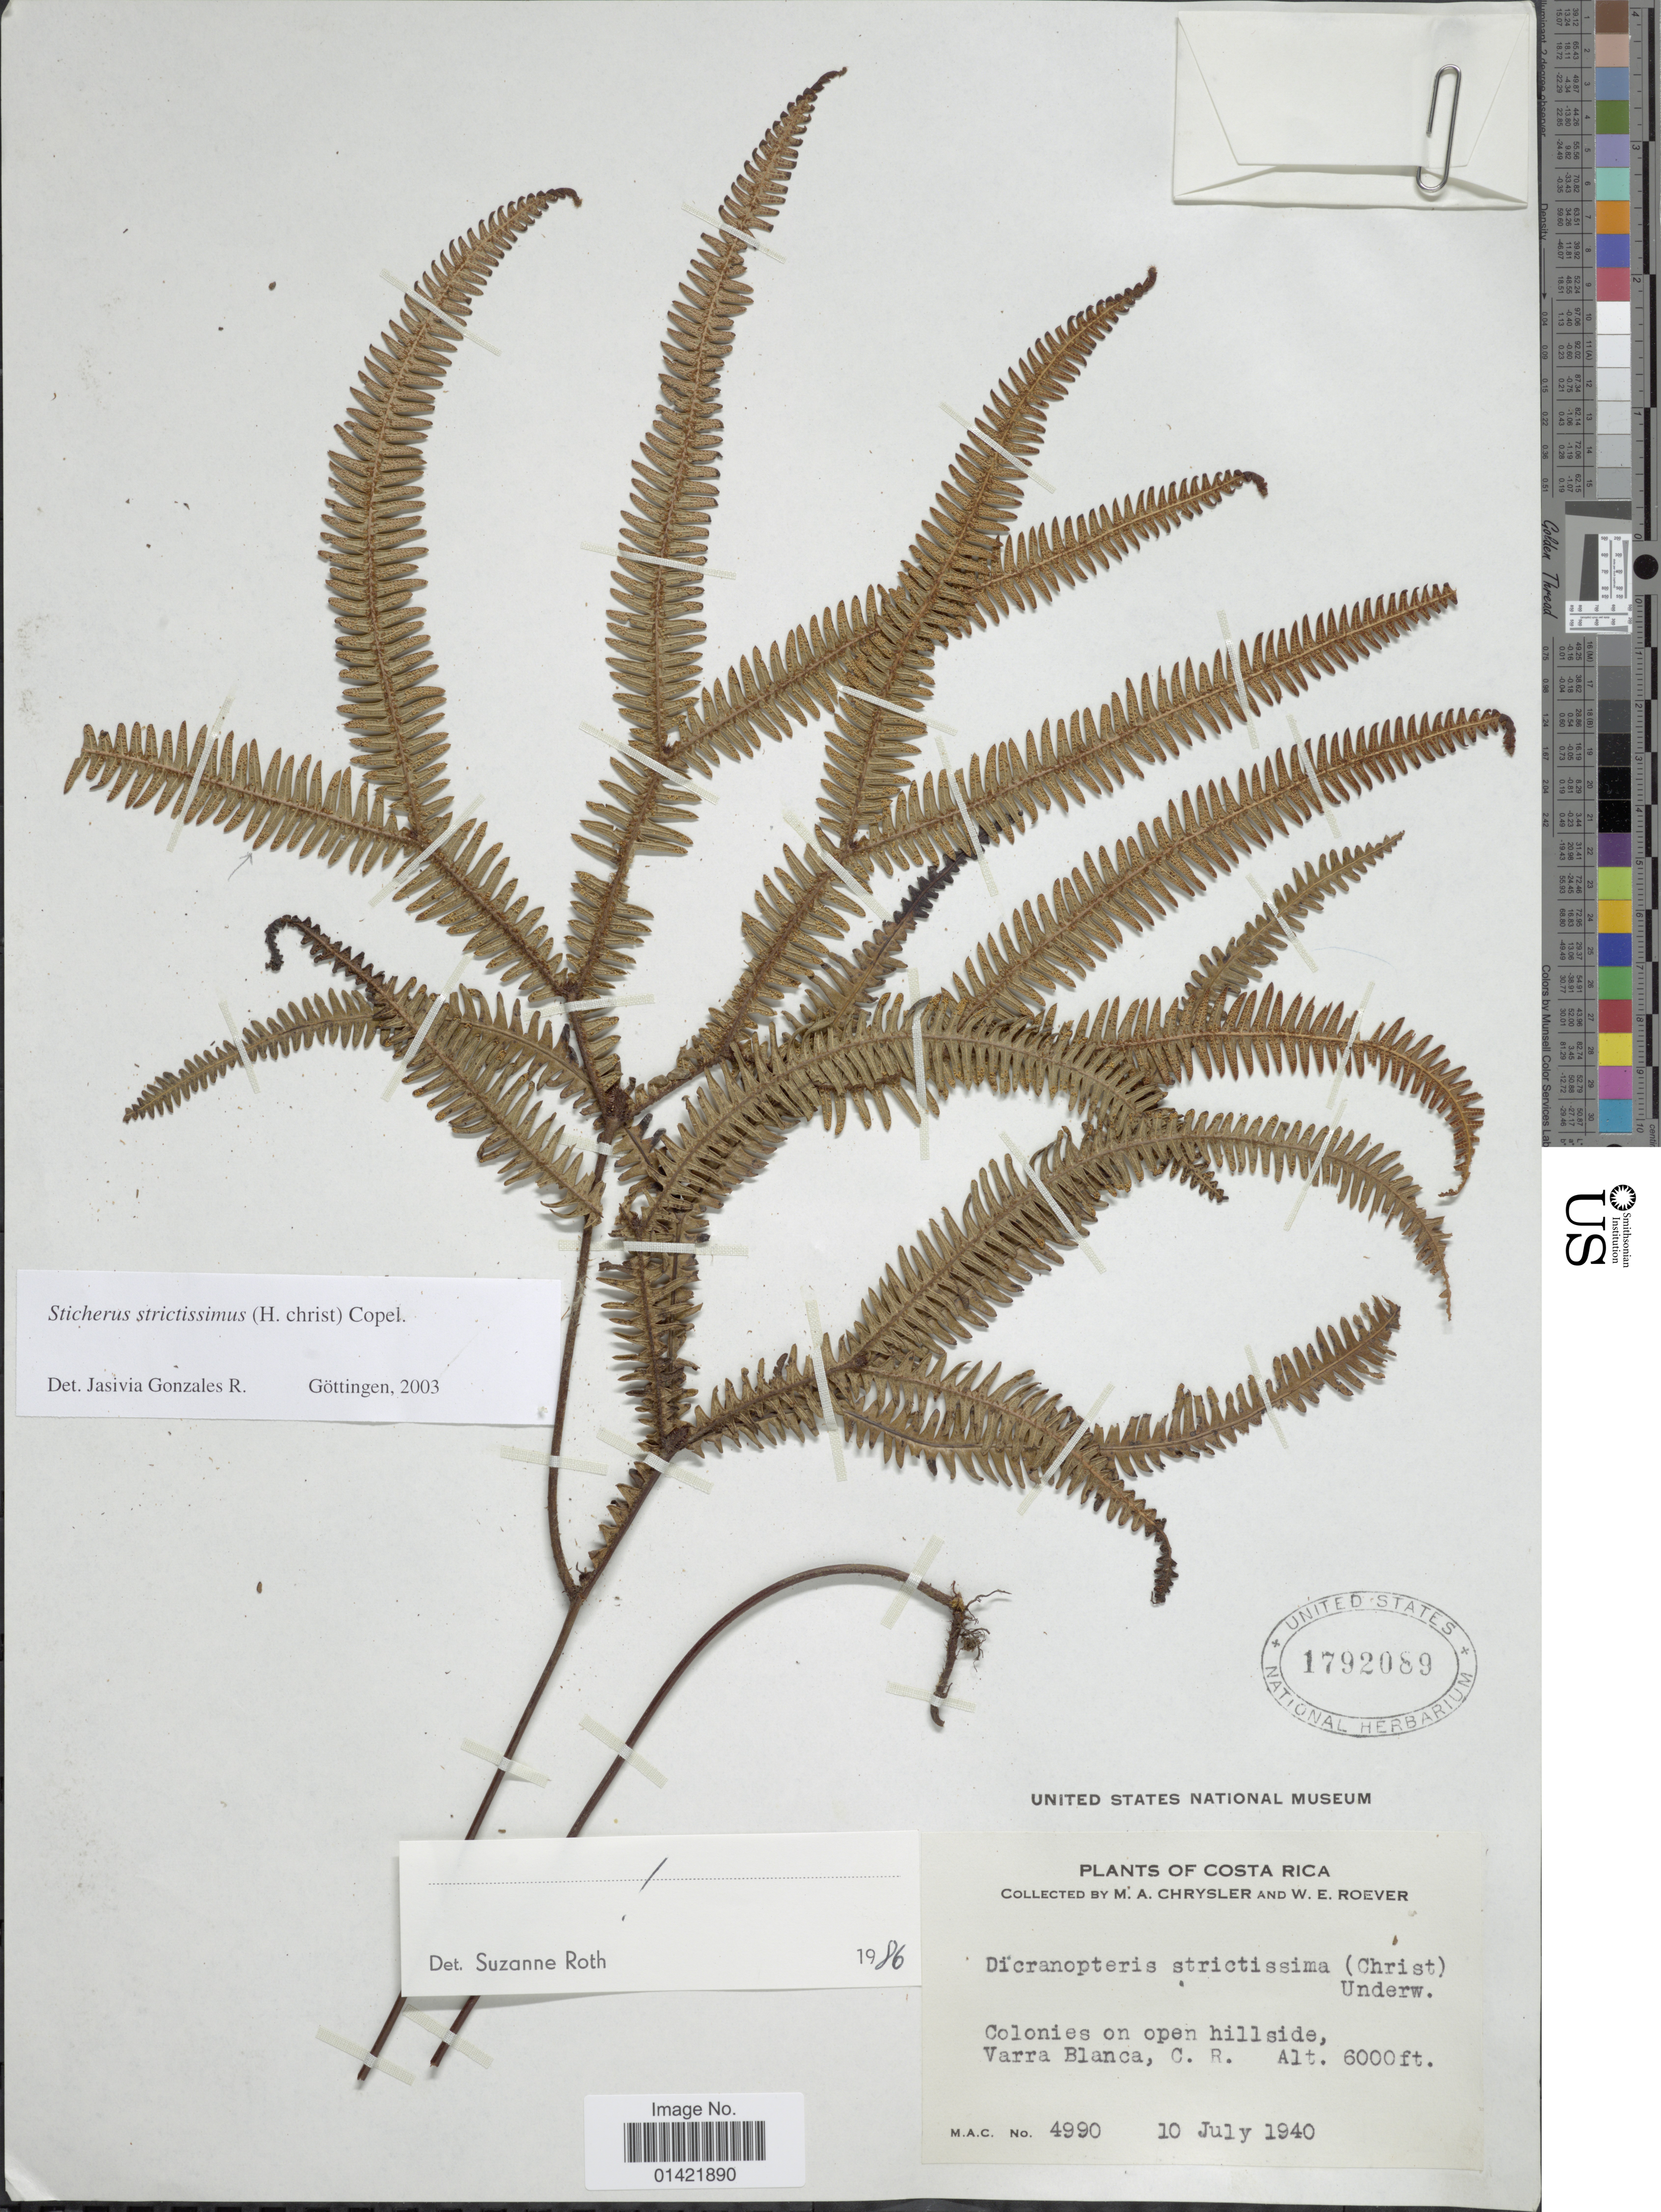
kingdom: Plantae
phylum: Tracheophyta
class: Polypodiopsida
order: Gleicheniales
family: Gleicheniaceae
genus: Sticherus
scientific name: Sticherus rubiginosus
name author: (Mett.) Nakai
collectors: M. A. Chrysler & W. Roever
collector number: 4990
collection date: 1940-07-10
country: Costa Rica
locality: Colonies on open hillside, Varra Blanca, C. R.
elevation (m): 1829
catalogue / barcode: US 1792089